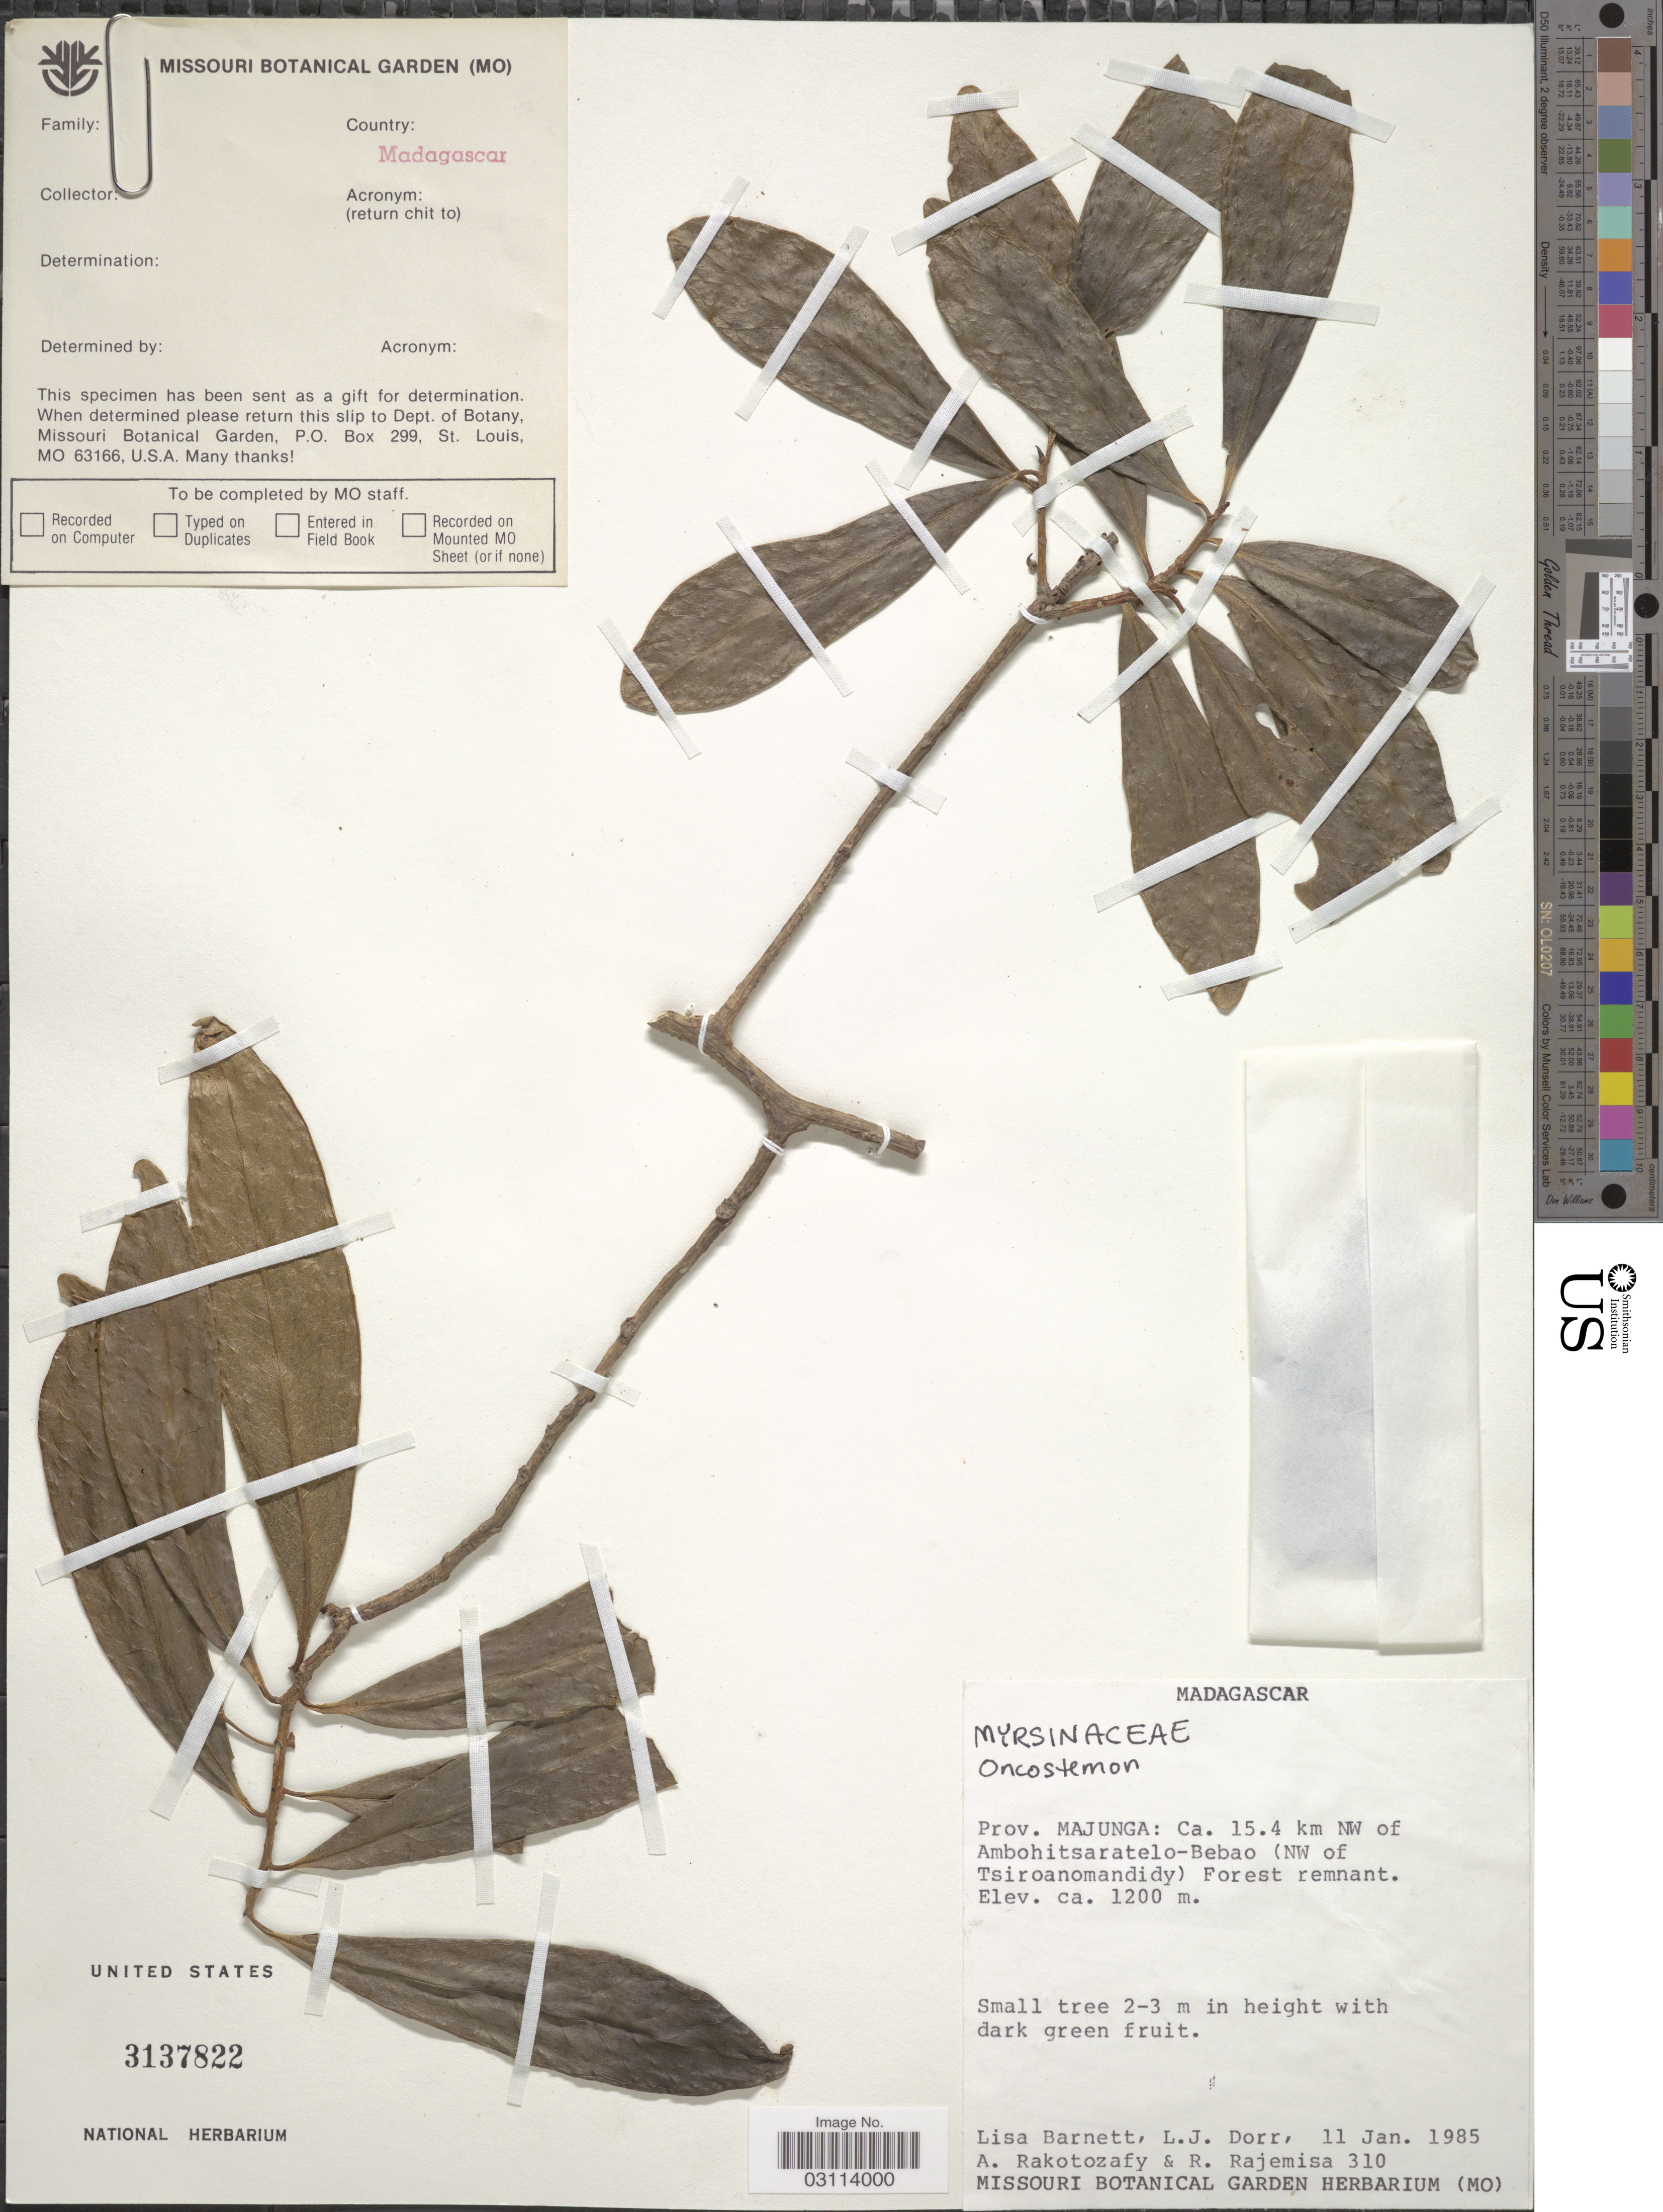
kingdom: Plantae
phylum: Tracheophyta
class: Magnoliopsida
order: Ericales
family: Primulaceae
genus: Oncostemon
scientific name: Oncostemon sp.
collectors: L. C. Barnett, L. J. Dorr, A. Rakotozafy & R. Rajemisa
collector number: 310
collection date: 1985-01-11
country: Madagascar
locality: Prov. Majunga: Ca. 15.4 km NW of Ambohitsaratelo-Bebao (NW of Tsiroanomandidy).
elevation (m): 1200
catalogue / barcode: US 3137822